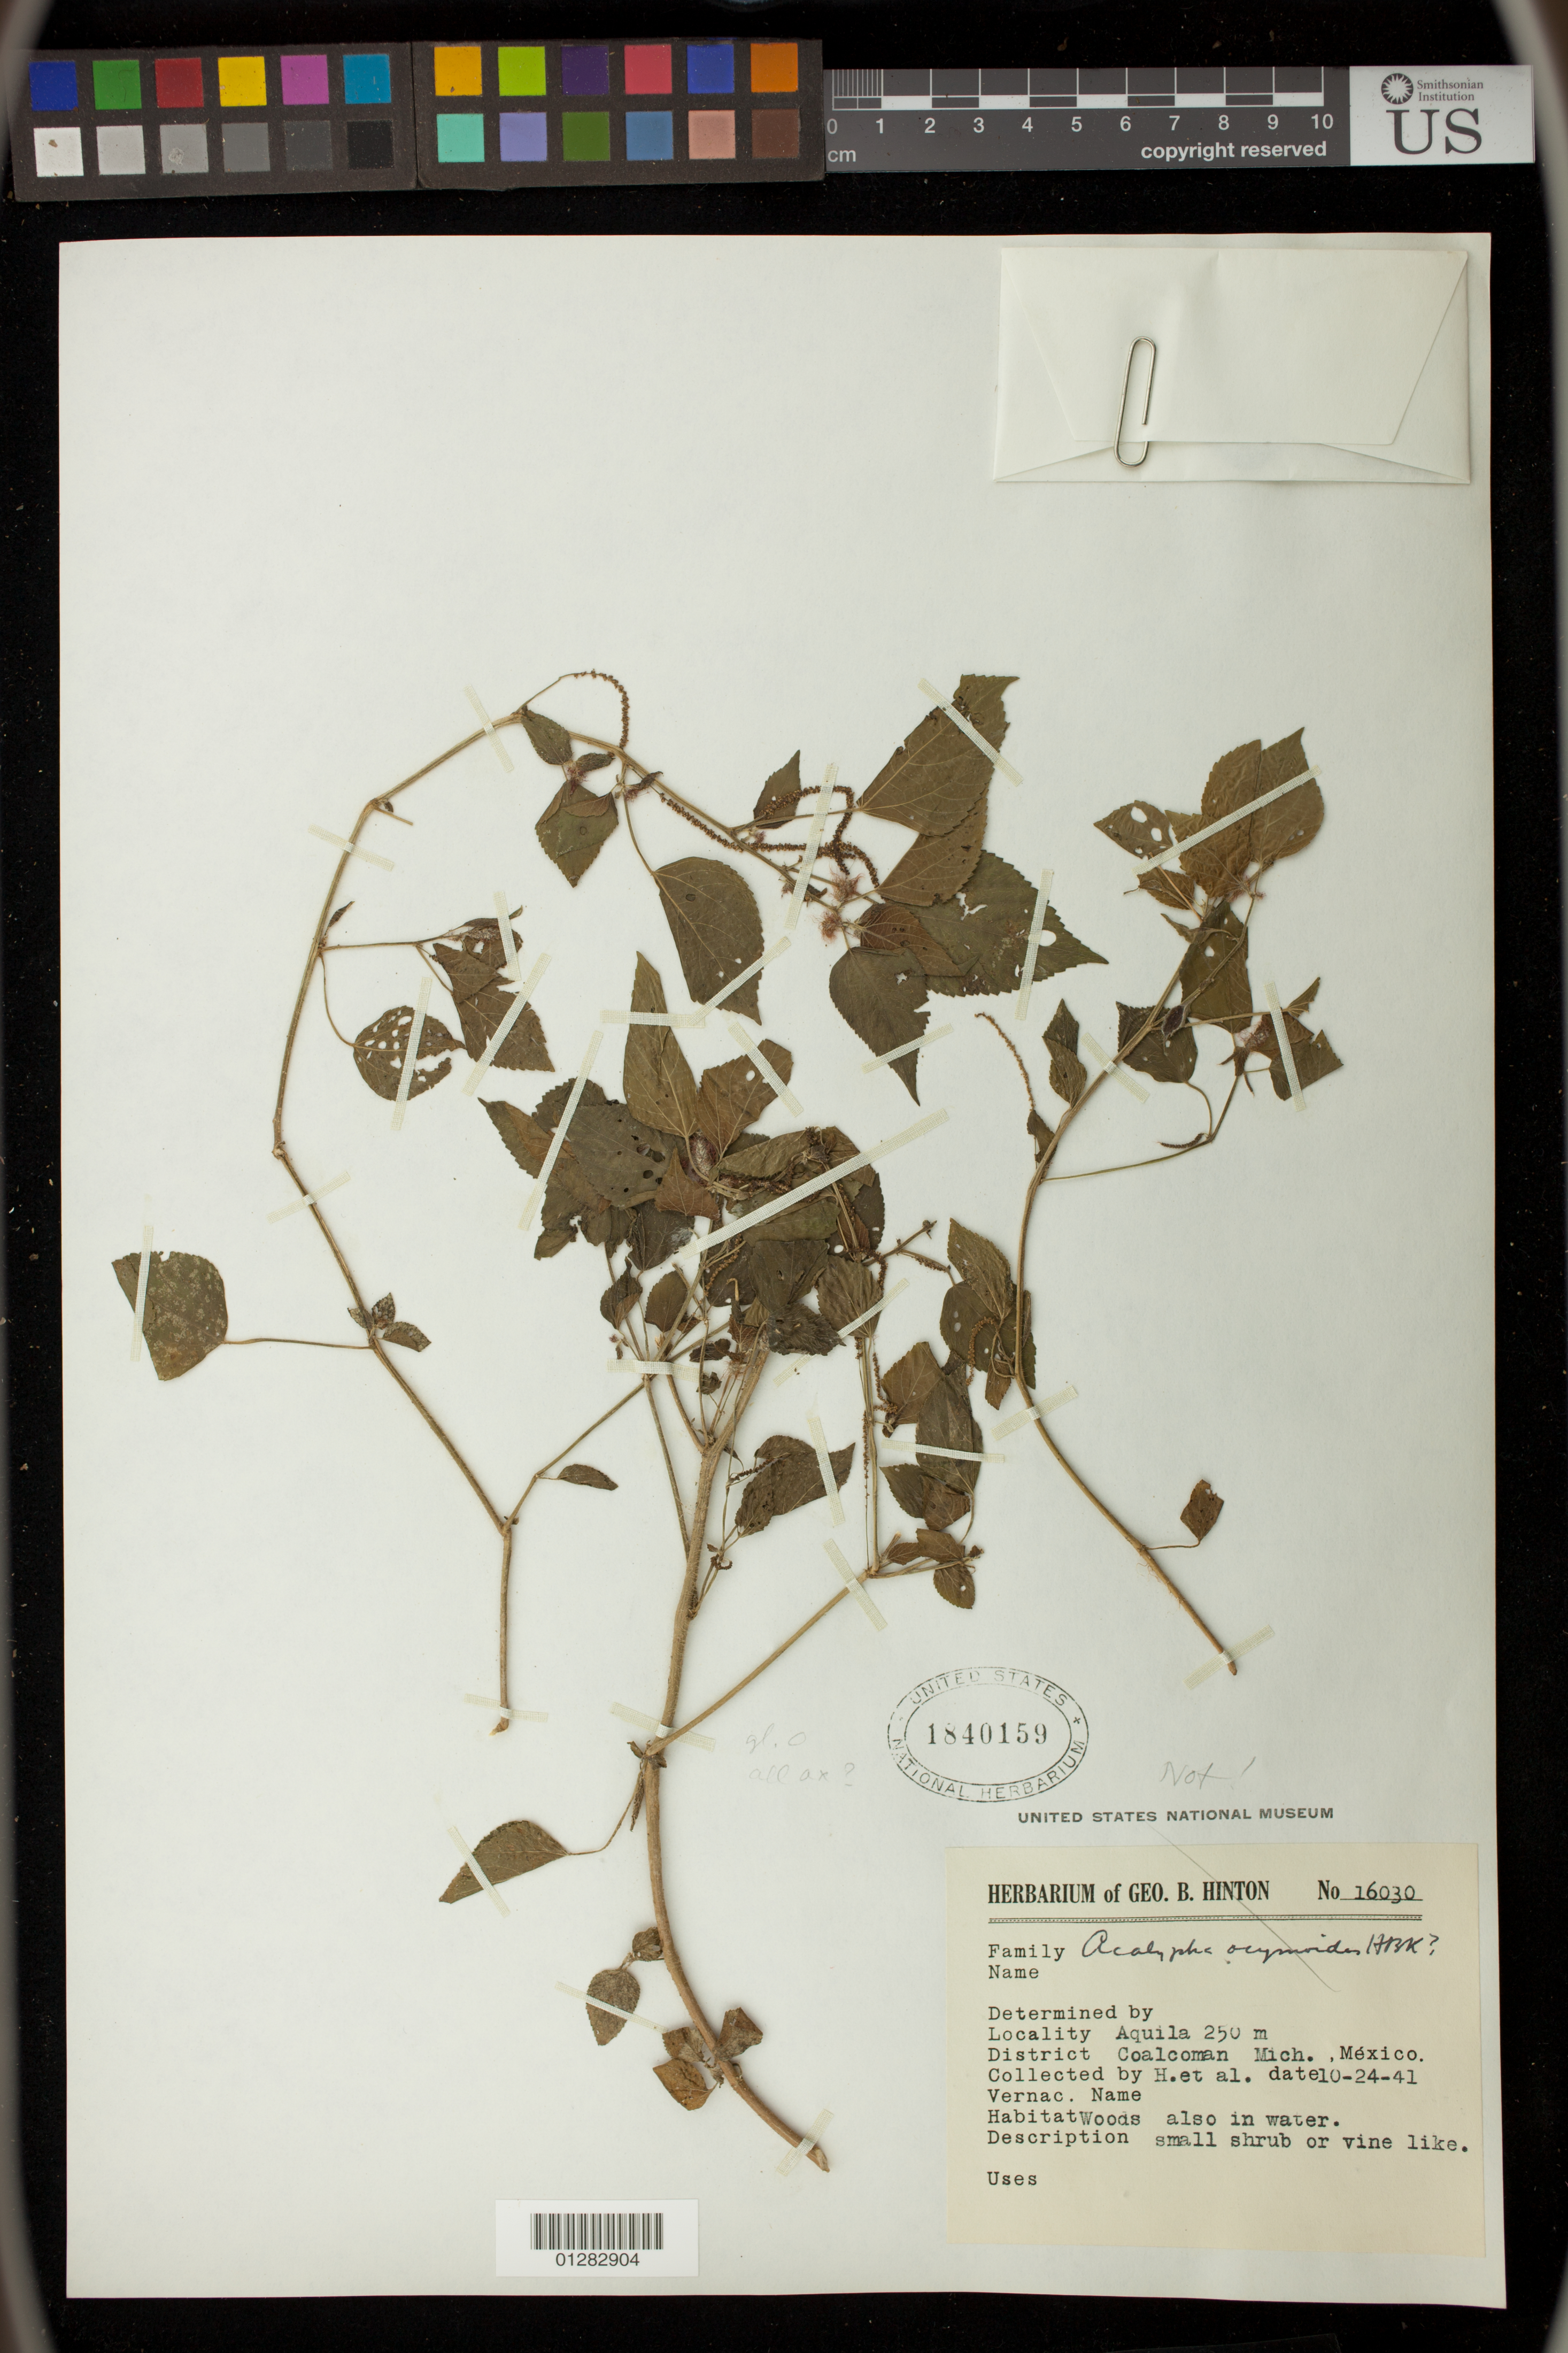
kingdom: Plantae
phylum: Tracheophyta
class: Magnoliopsida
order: Malpighiales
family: Euphorbiaceae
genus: Acalypha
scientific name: Acalypha sp.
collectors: G. B. Hinton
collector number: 16030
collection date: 1941-10-24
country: Mexico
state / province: Michoacán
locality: Aquila, Coalcoman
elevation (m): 76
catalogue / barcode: US 1840159